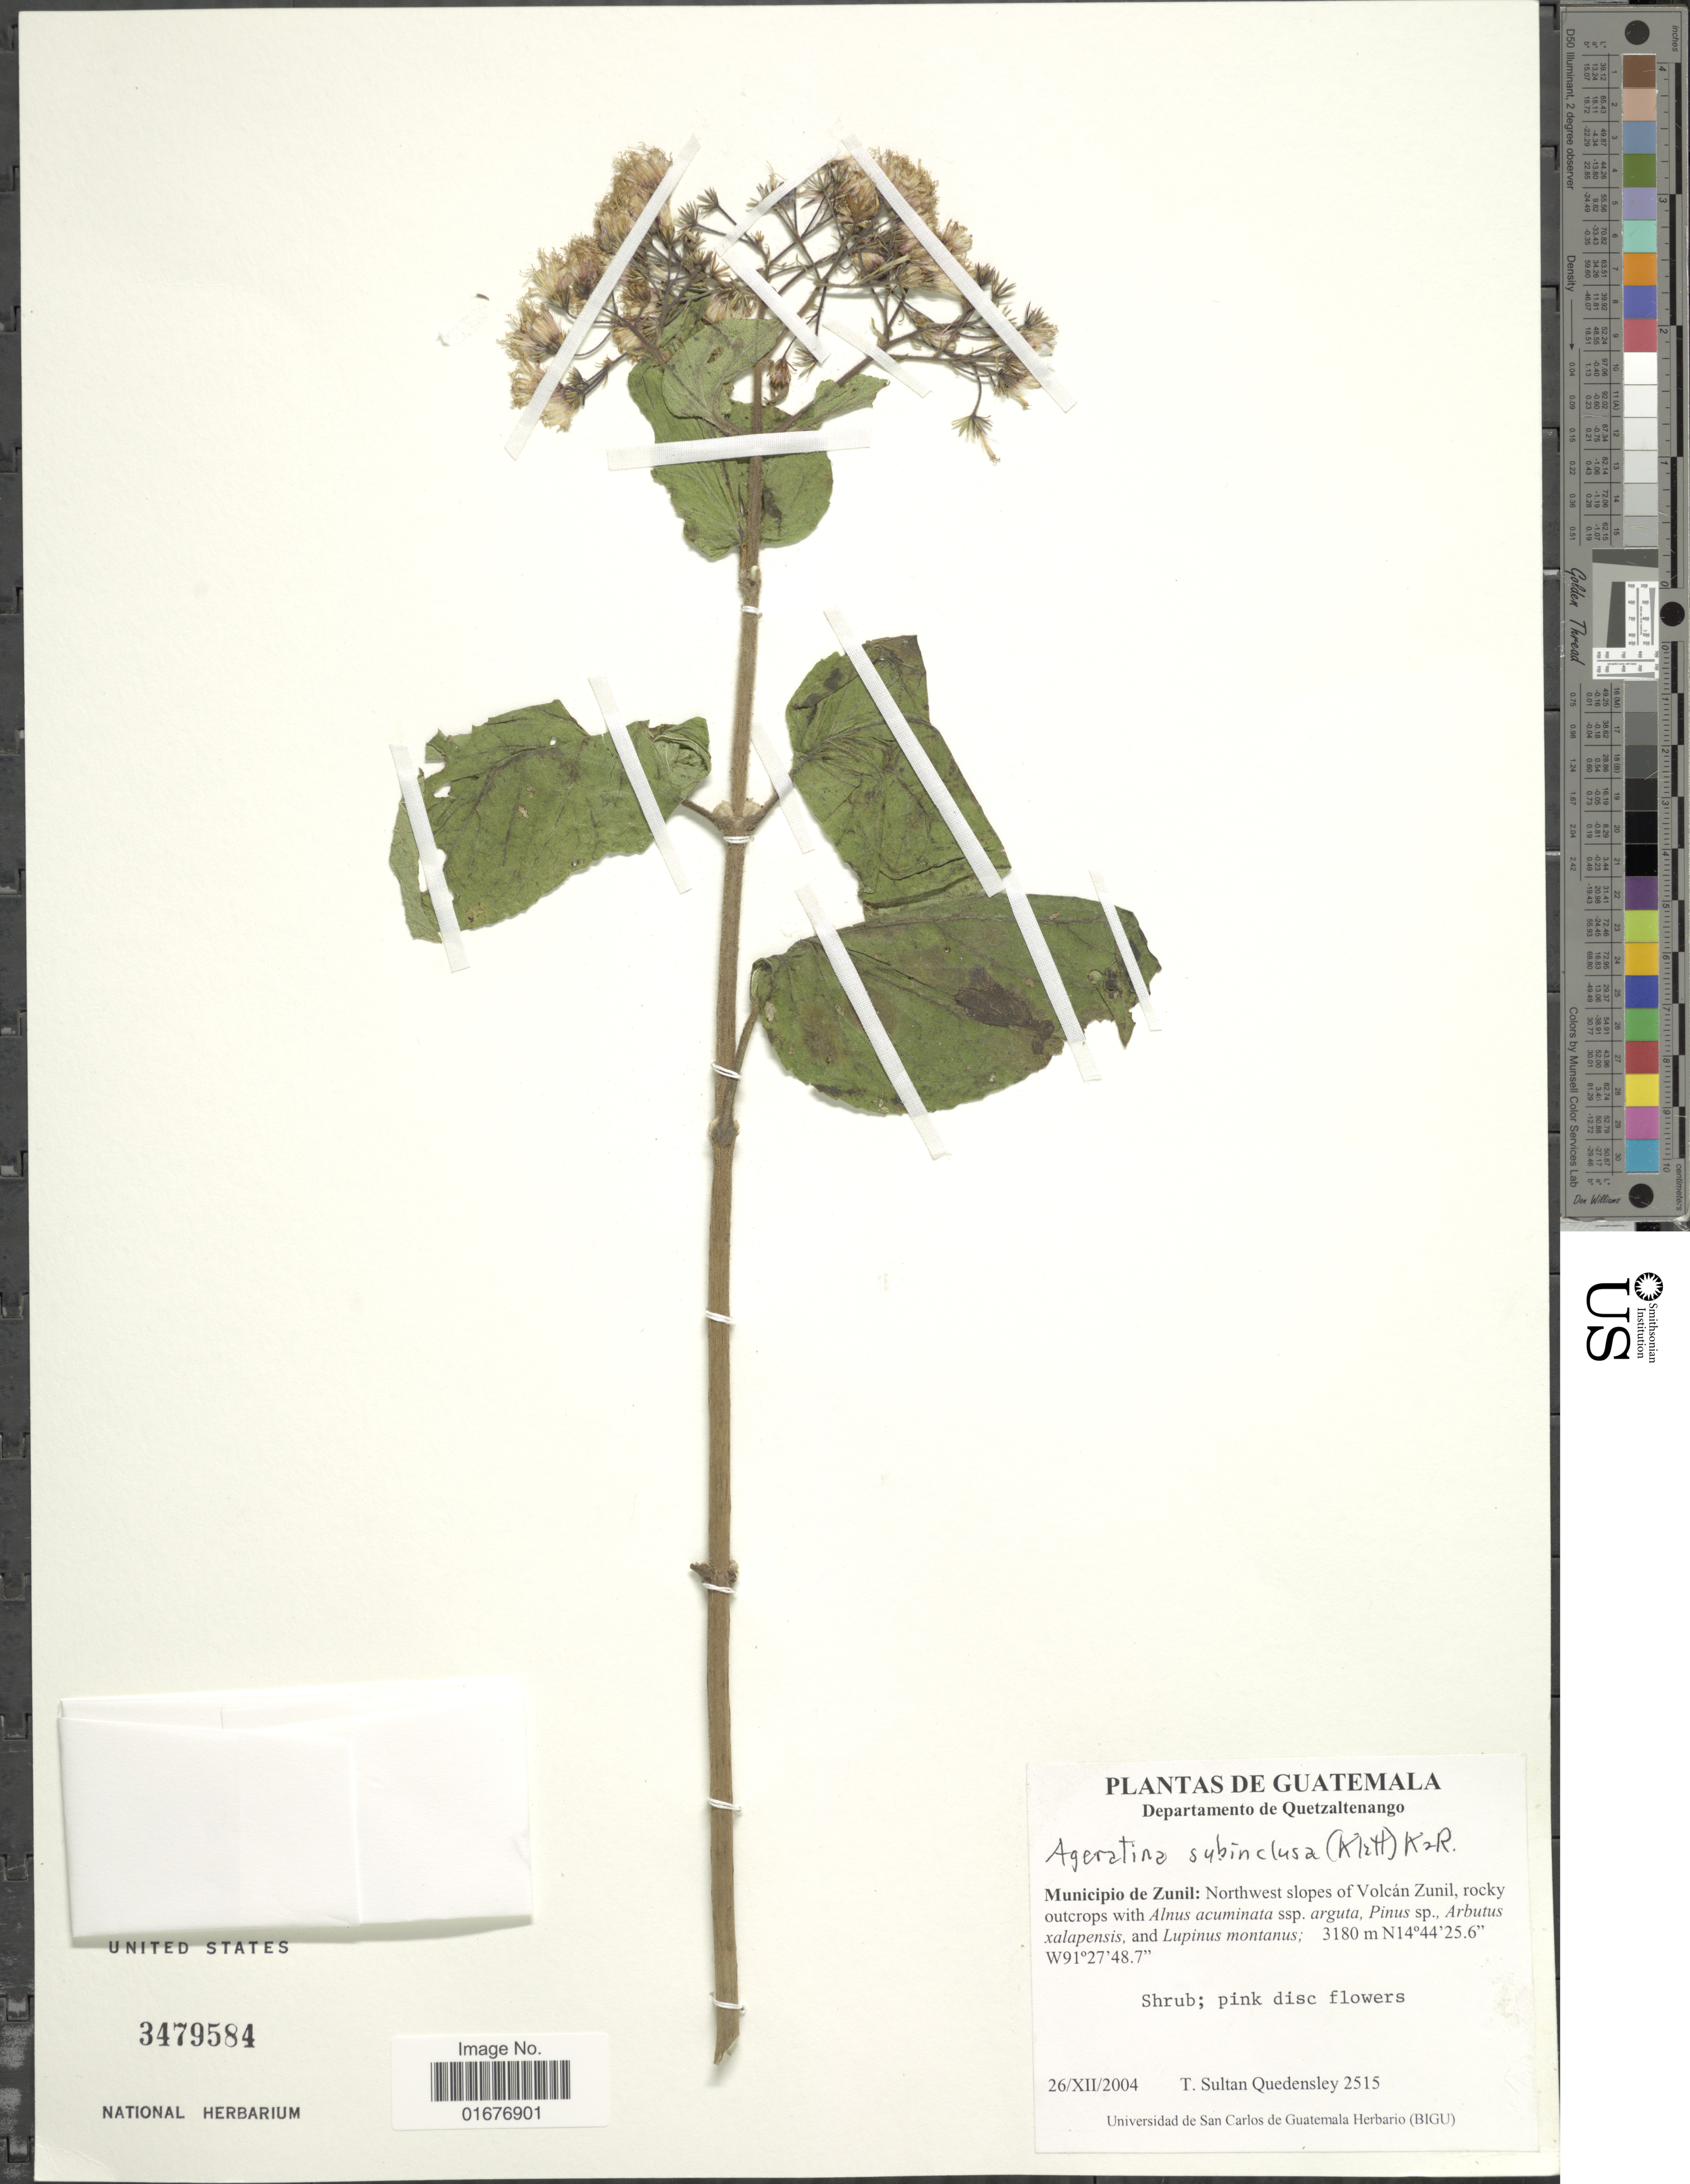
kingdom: Plantae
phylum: Tracheophyta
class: Magnoliopsida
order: Asterales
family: Asteraceae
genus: Ageratina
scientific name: Ageratina subpenninervia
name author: (Sch. Bip. ex Klatt) R.M. King & H. Rob.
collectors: T. S. Quedensley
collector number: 2515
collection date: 2004-12-26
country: Guatemala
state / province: Quetzaltenango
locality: Municipio de Zunil: Northwest slopes of Volcan Zunil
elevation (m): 3180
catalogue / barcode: US 3479584